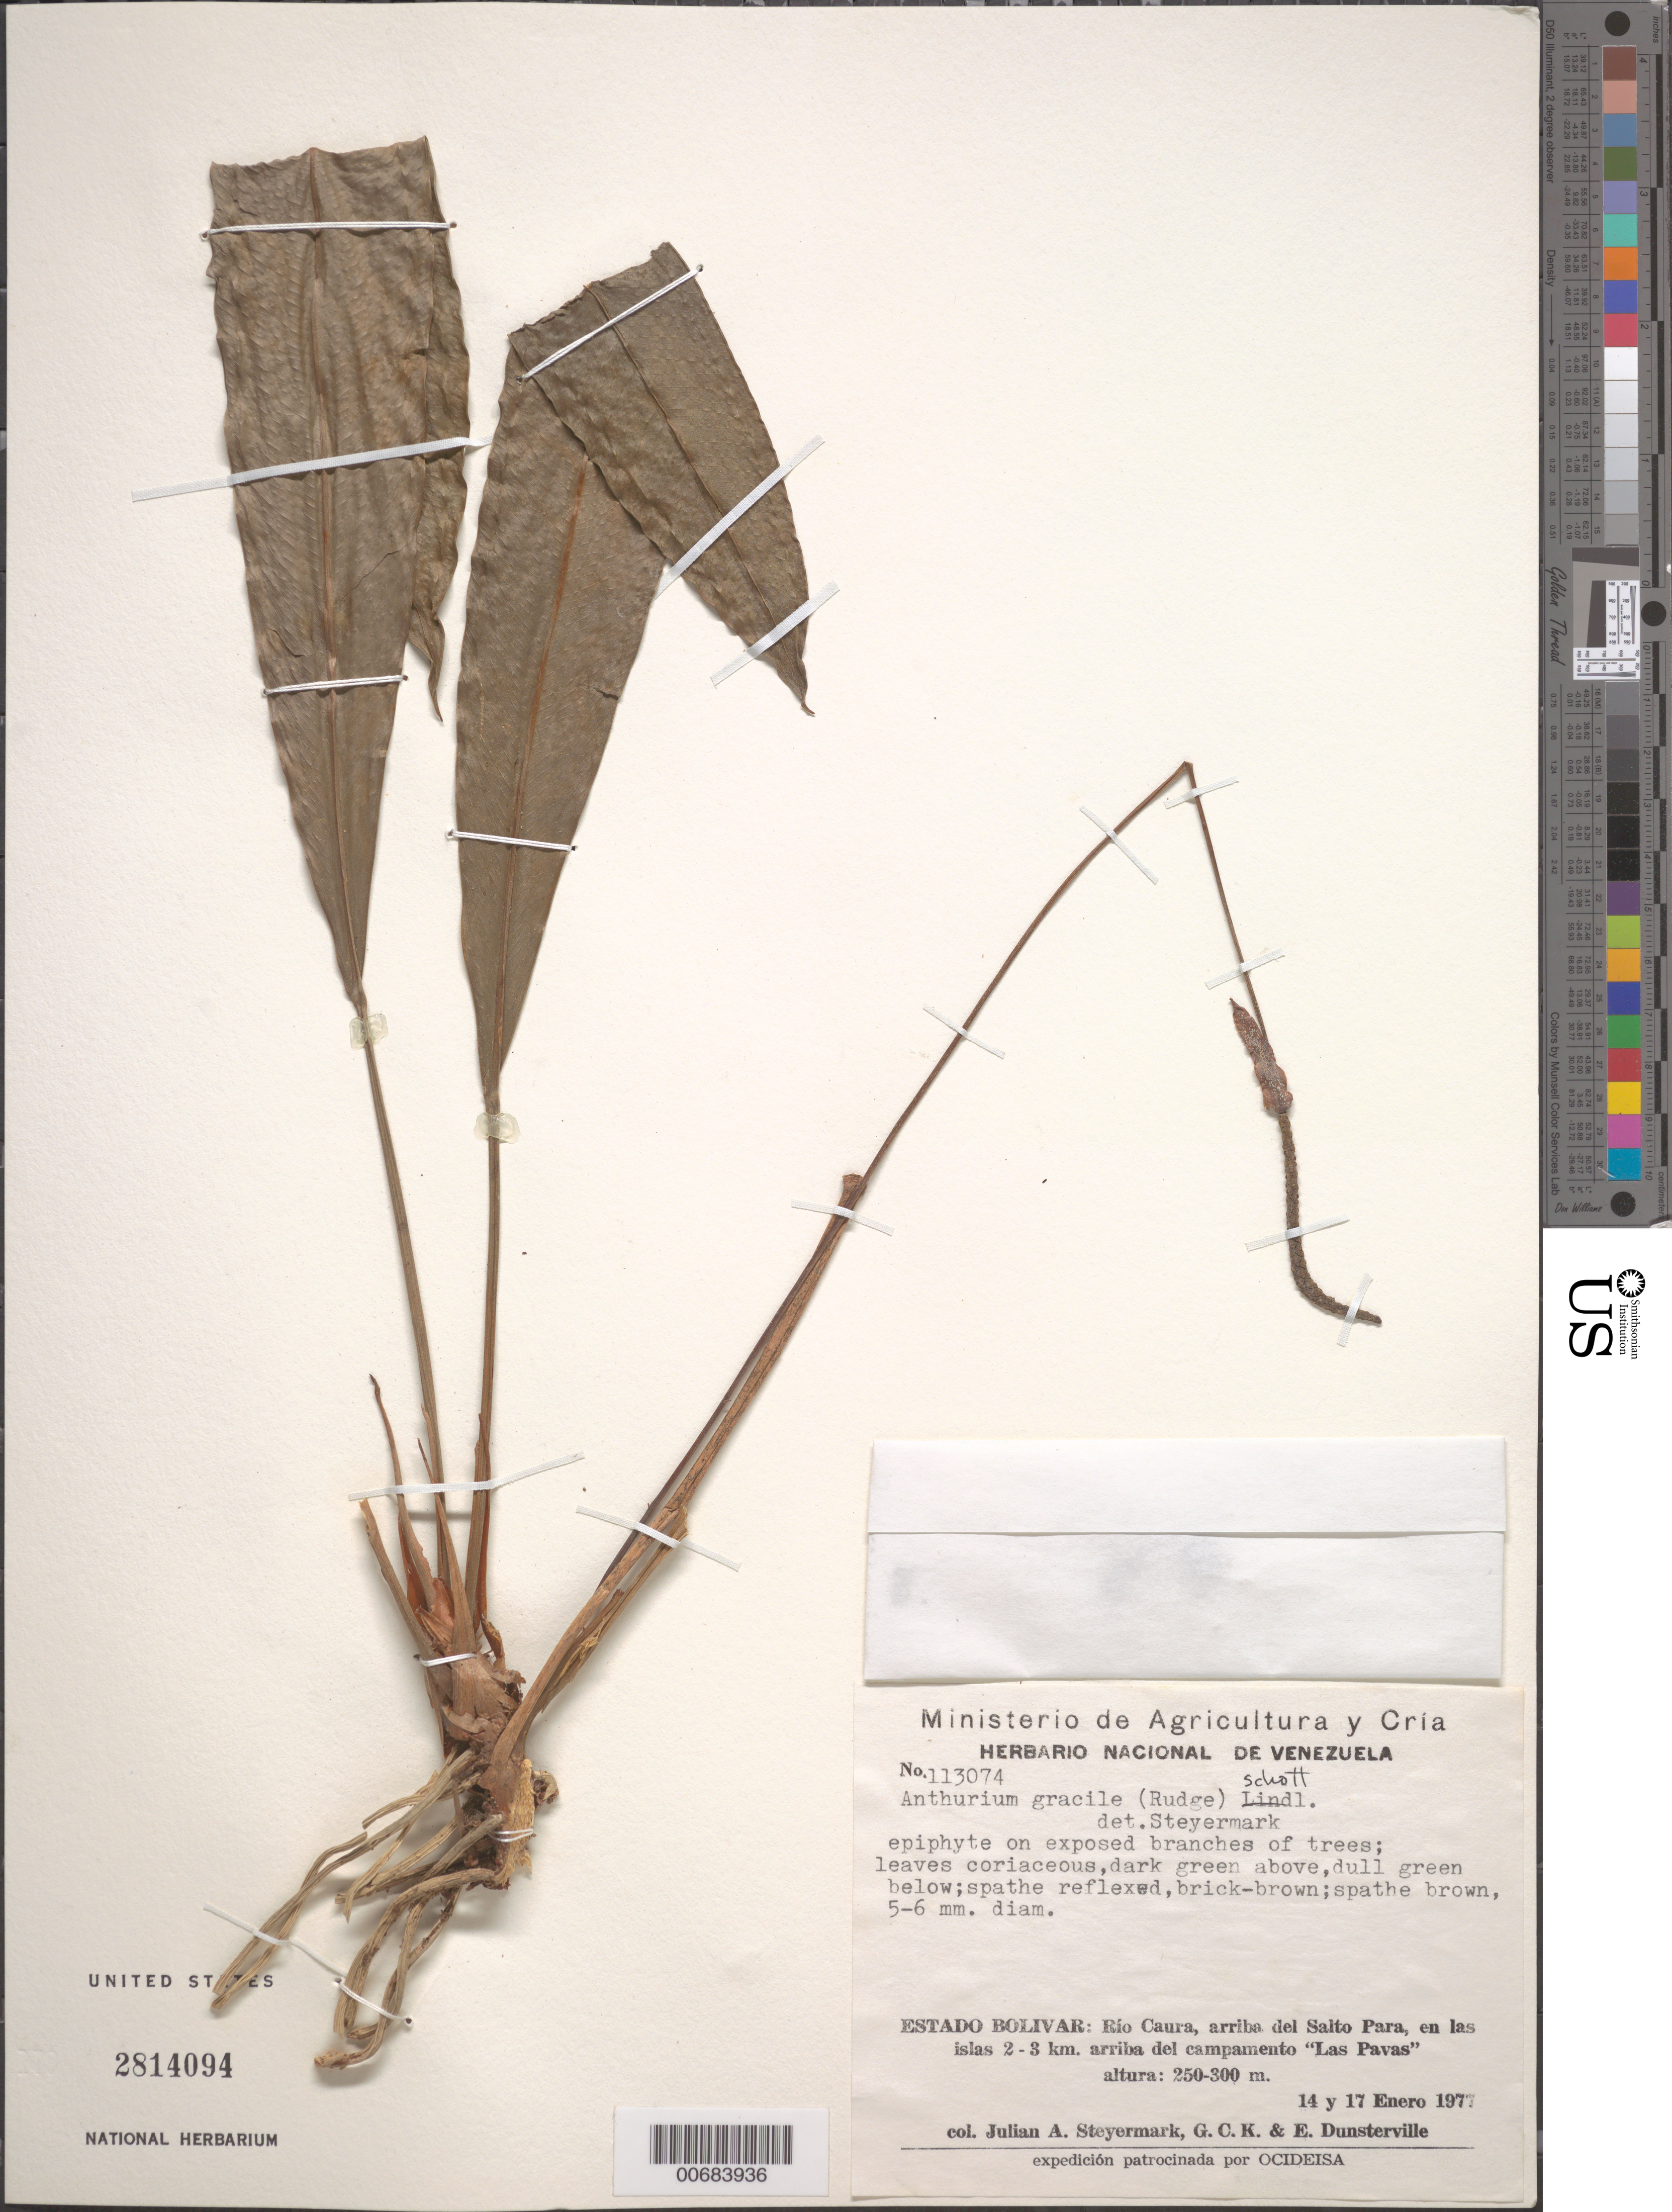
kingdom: Plantae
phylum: Tracheophyta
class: Liliopsida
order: Alismatales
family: Araceae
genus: Anthurium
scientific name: Anthurium gracile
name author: (Rudge) Schott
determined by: Steyermark, Julian A., (VEN)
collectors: J. Steyermark, G. C. K. Dunsterville & E. Dunsterville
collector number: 113074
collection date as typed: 14-Jan-77 to 17-Jan-77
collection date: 1977-01-14/1977-01-17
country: Venezuela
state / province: Bolívar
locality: Río Caura, arriba del Salto Para, en las islas 2-3 km arriba del campamento "Las Pavas"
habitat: Islas. On exposed branches of trees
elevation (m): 250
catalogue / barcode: US 2814094